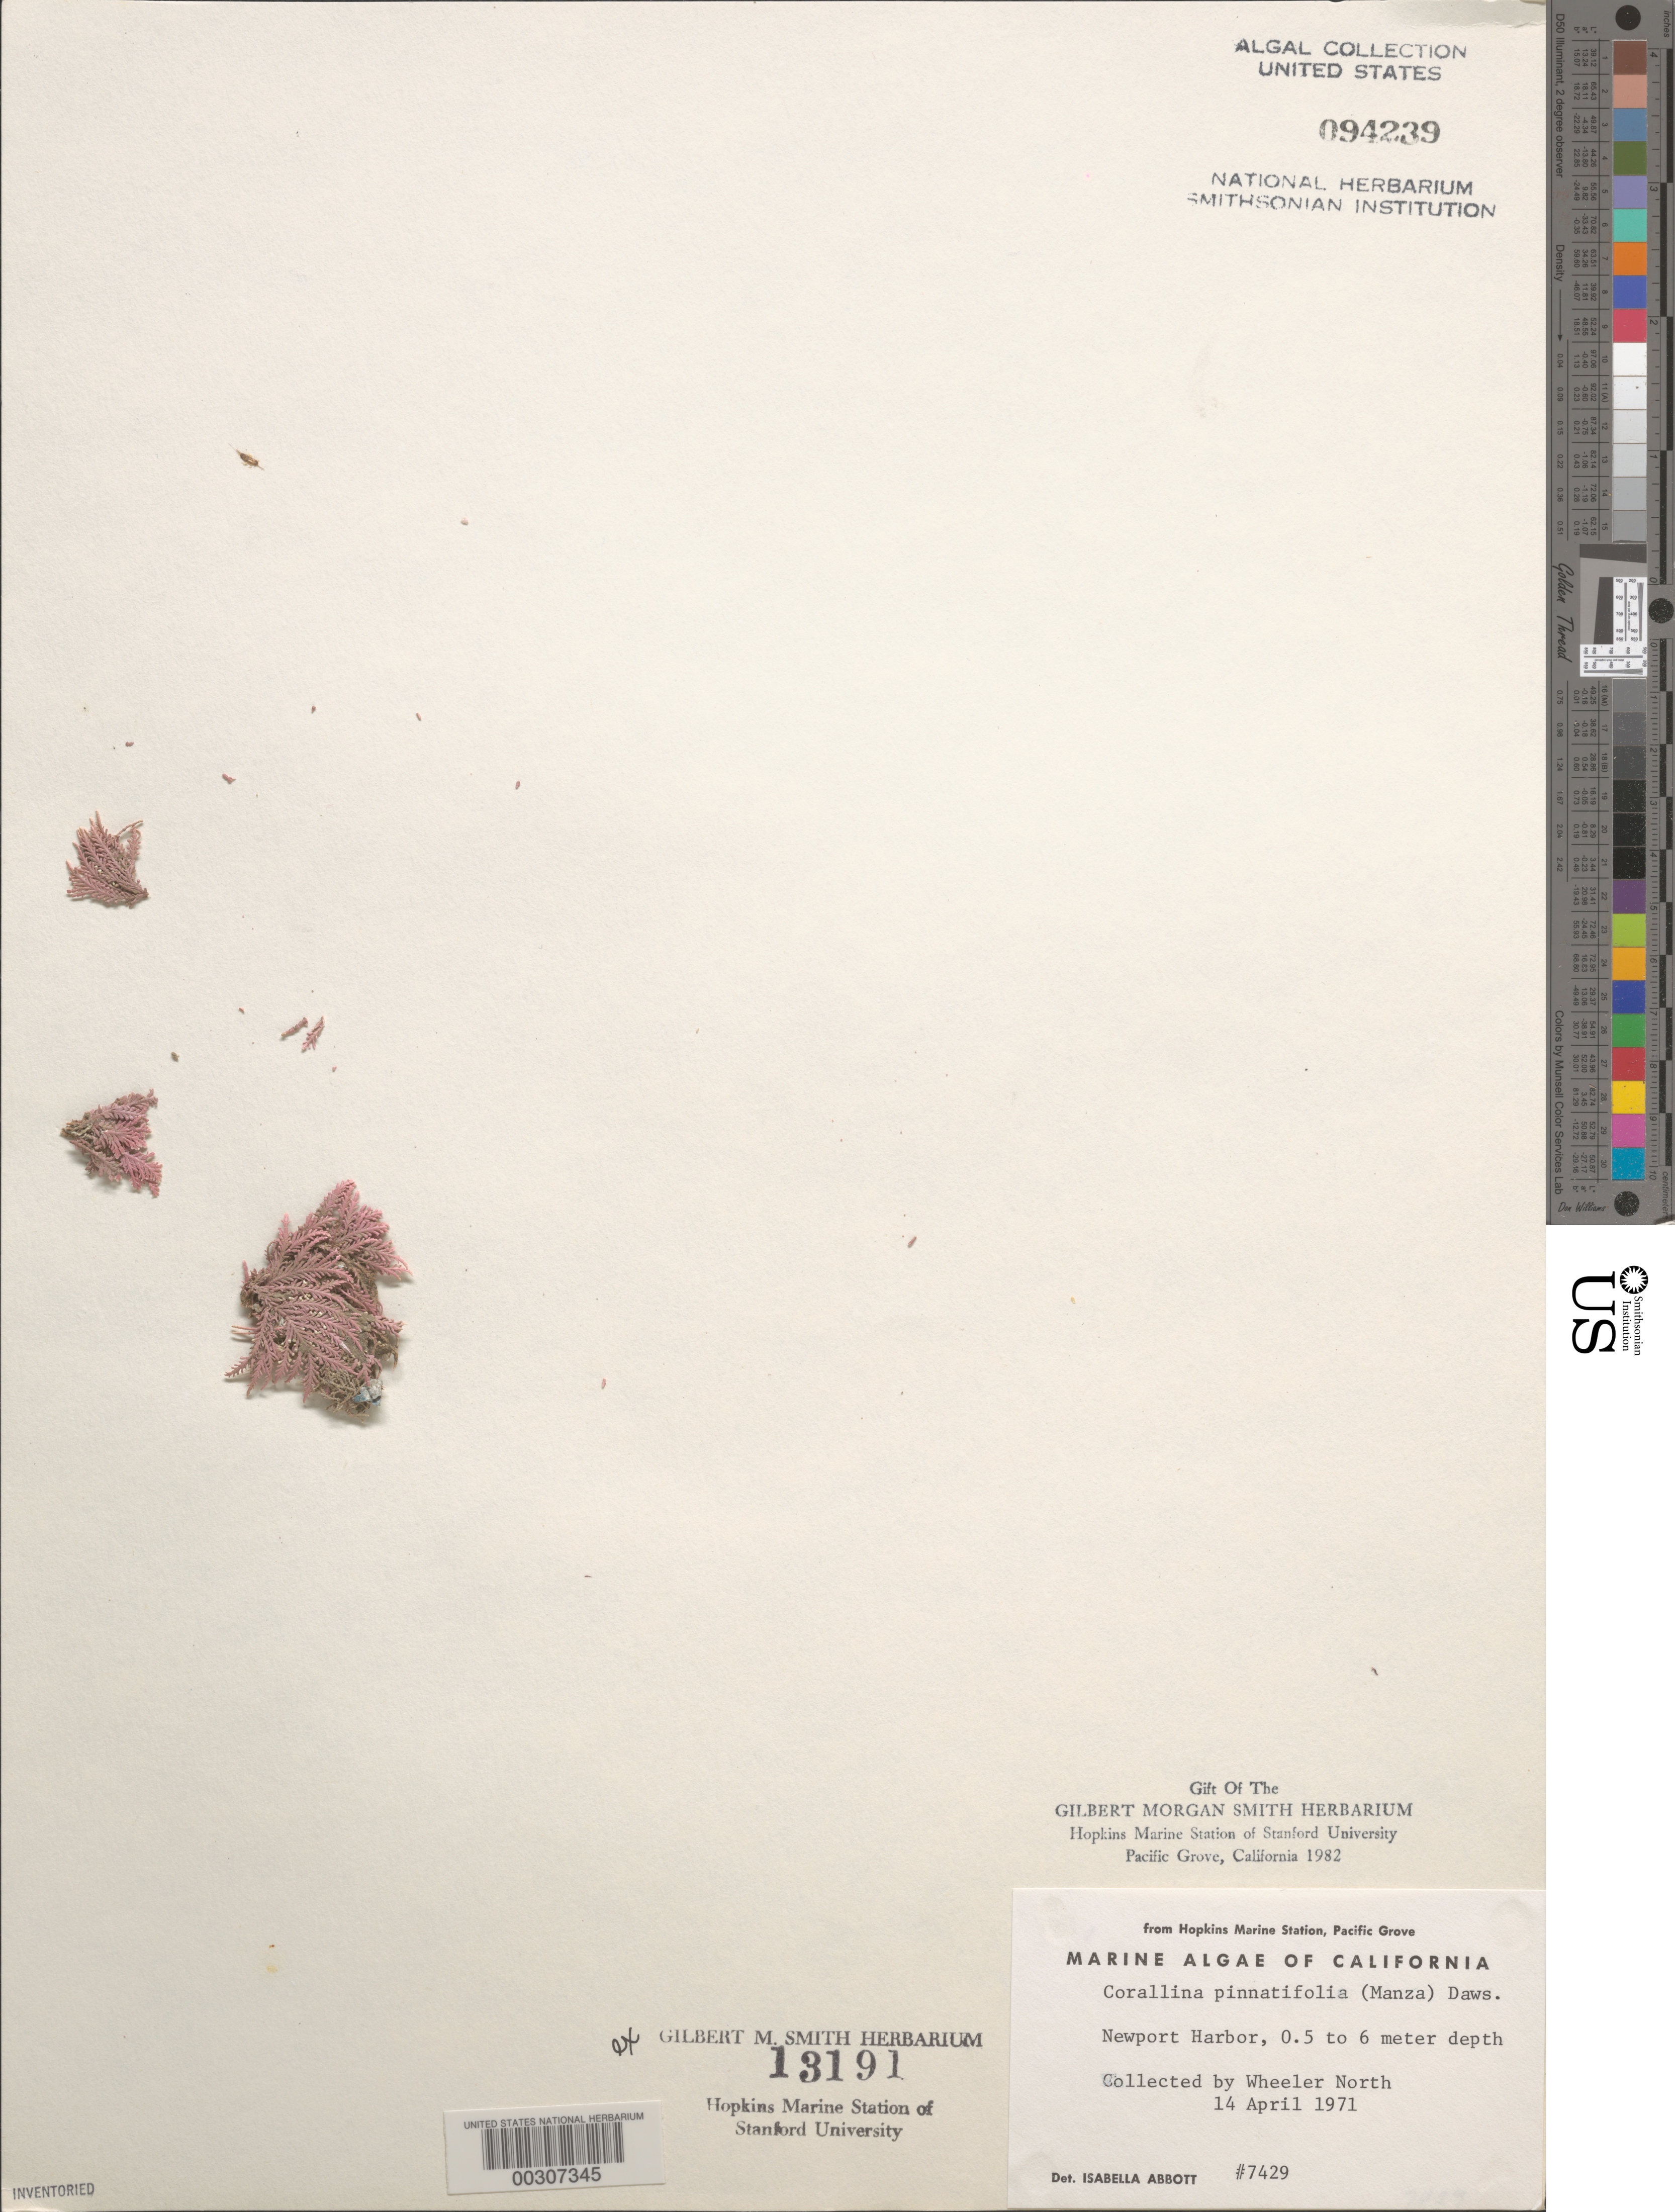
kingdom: Plantae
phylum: Rhodophyta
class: Florideophyceae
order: Corallinales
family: Corallinaceae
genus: Corallina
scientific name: Corallina berterii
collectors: W. North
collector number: IAA 7429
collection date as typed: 14 Apr 1971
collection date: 1971-04-14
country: United States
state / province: California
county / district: Orange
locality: Newport Harbor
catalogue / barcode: US 94239